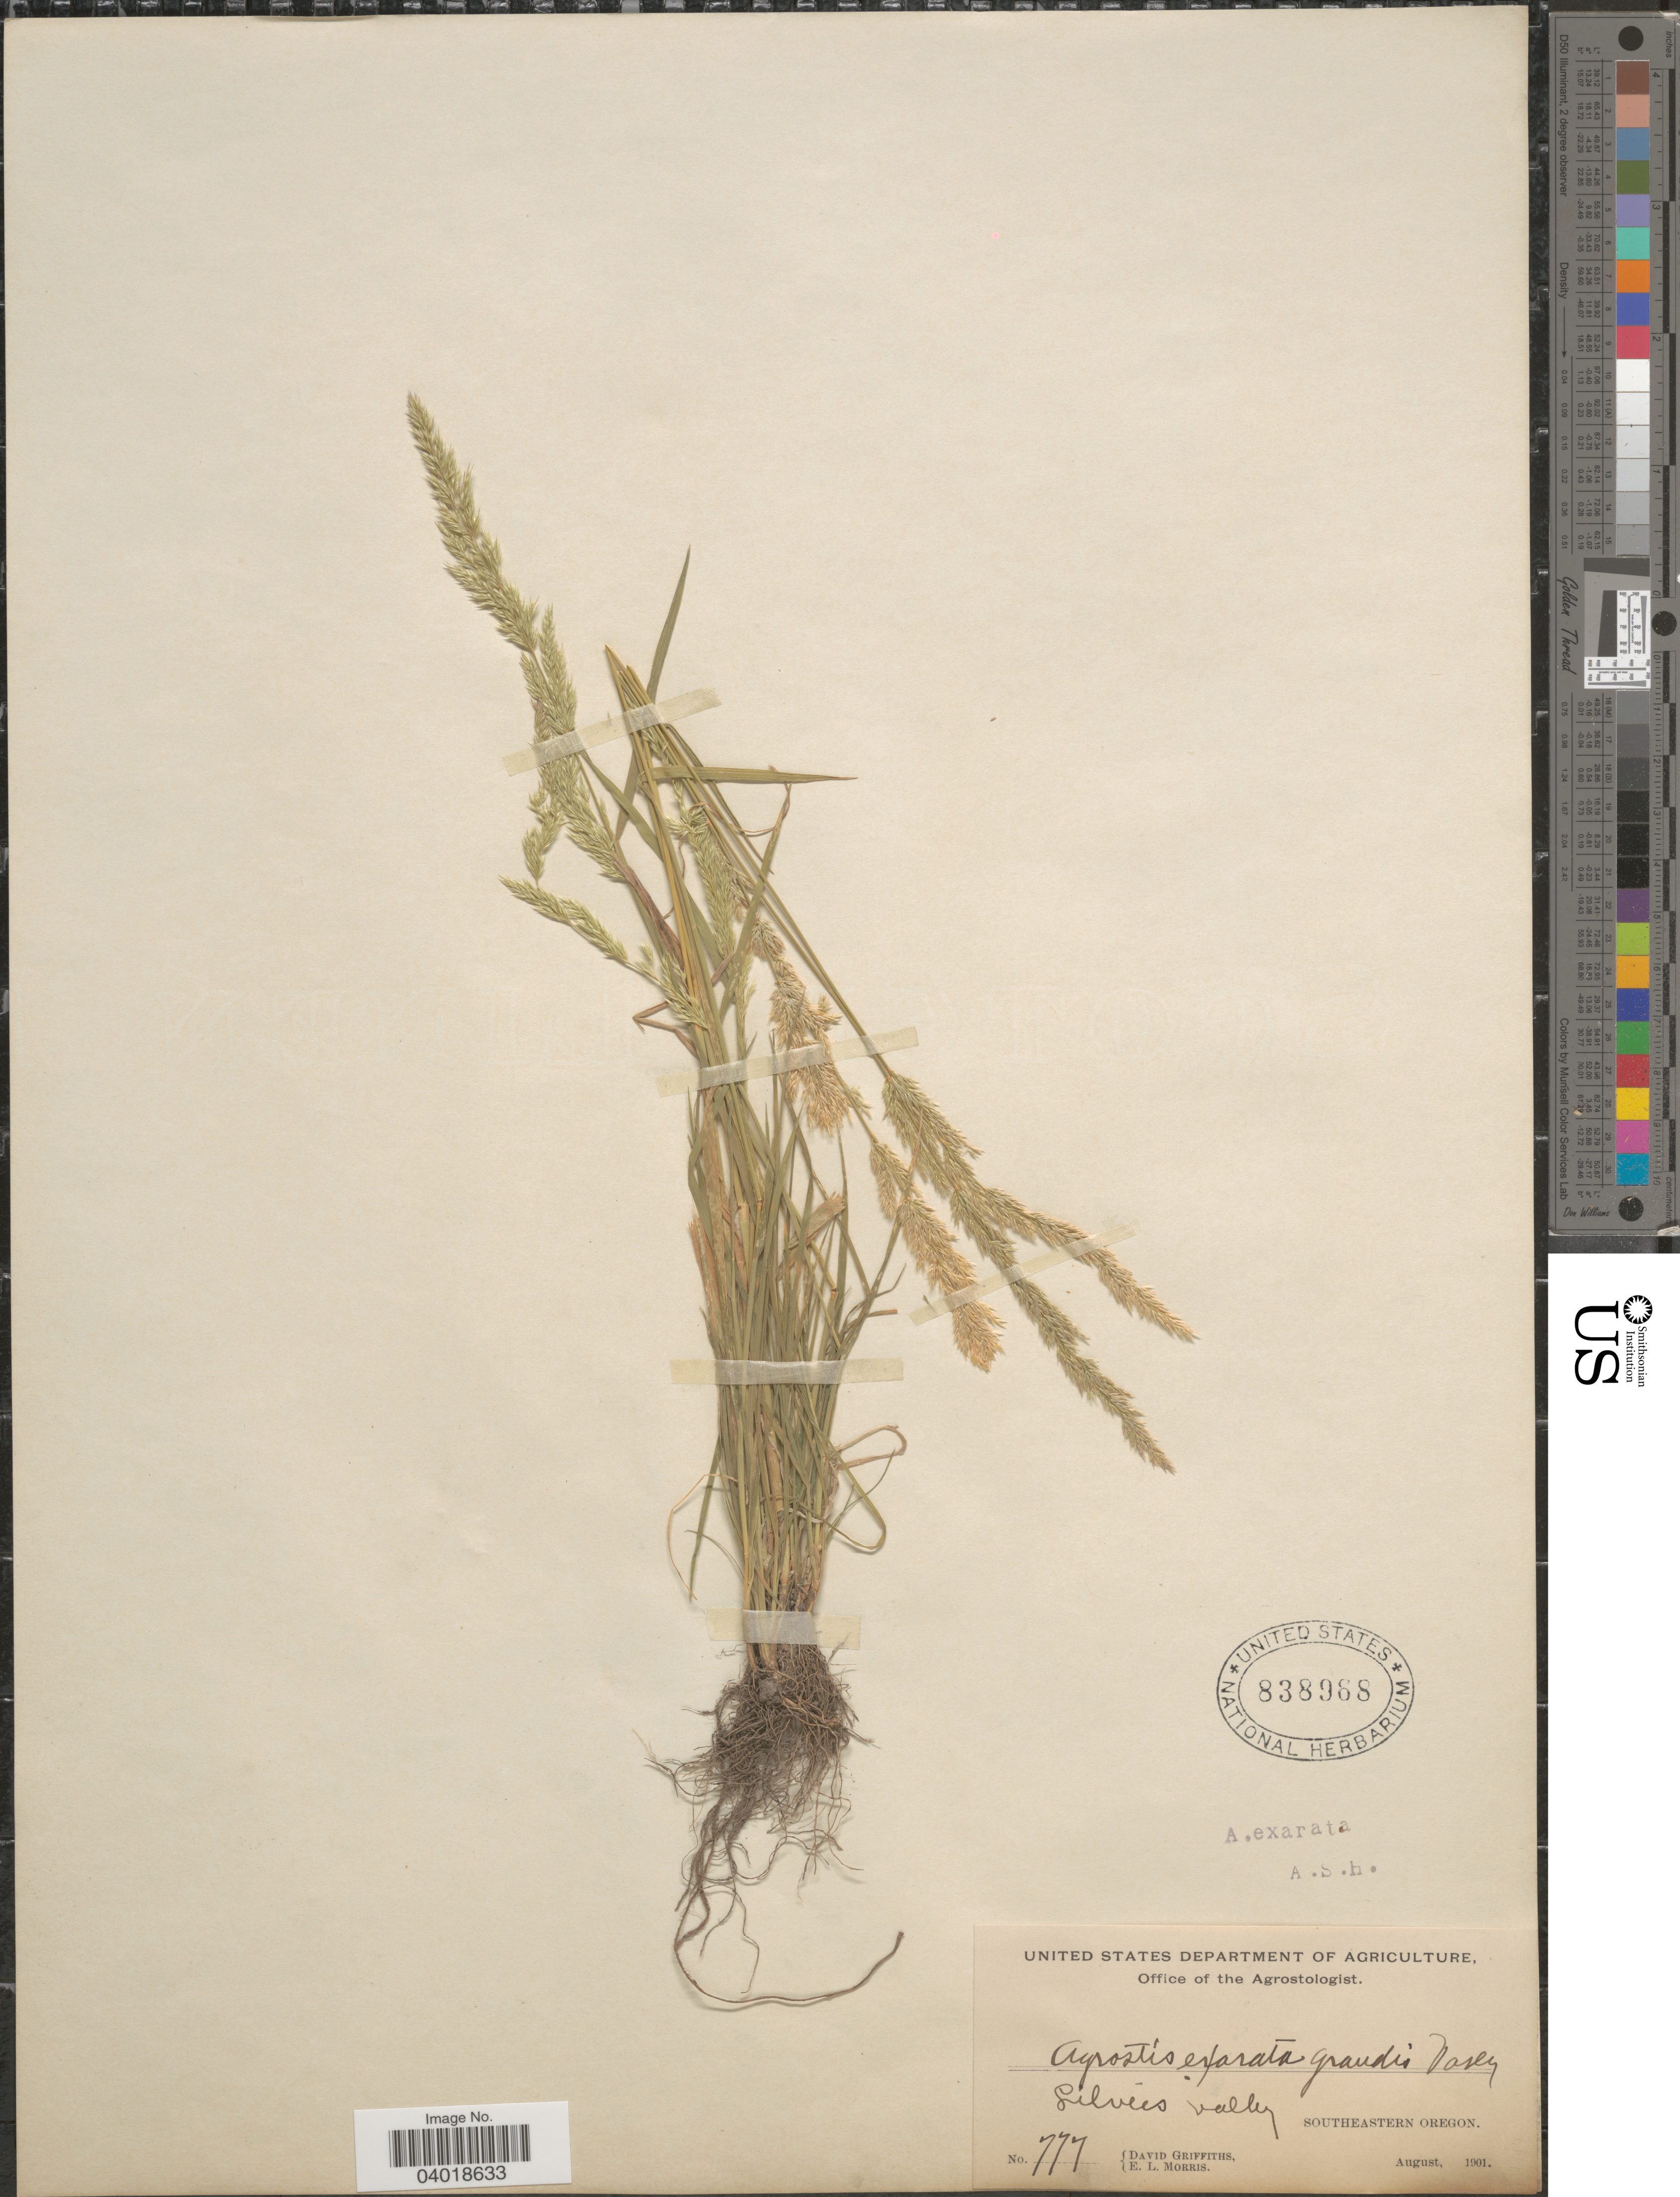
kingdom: Plantae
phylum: Tracheophyta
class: Liliopsida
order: Poales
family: Poaceae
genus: Agrostis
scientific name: Agrostis exarata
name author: Trin.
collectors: D. Griffiths & E. Morris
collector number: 777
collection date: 1901-08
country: United States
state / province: Oregon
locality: Silvees valley. Southeastern Oregon.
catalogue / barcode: US 838968